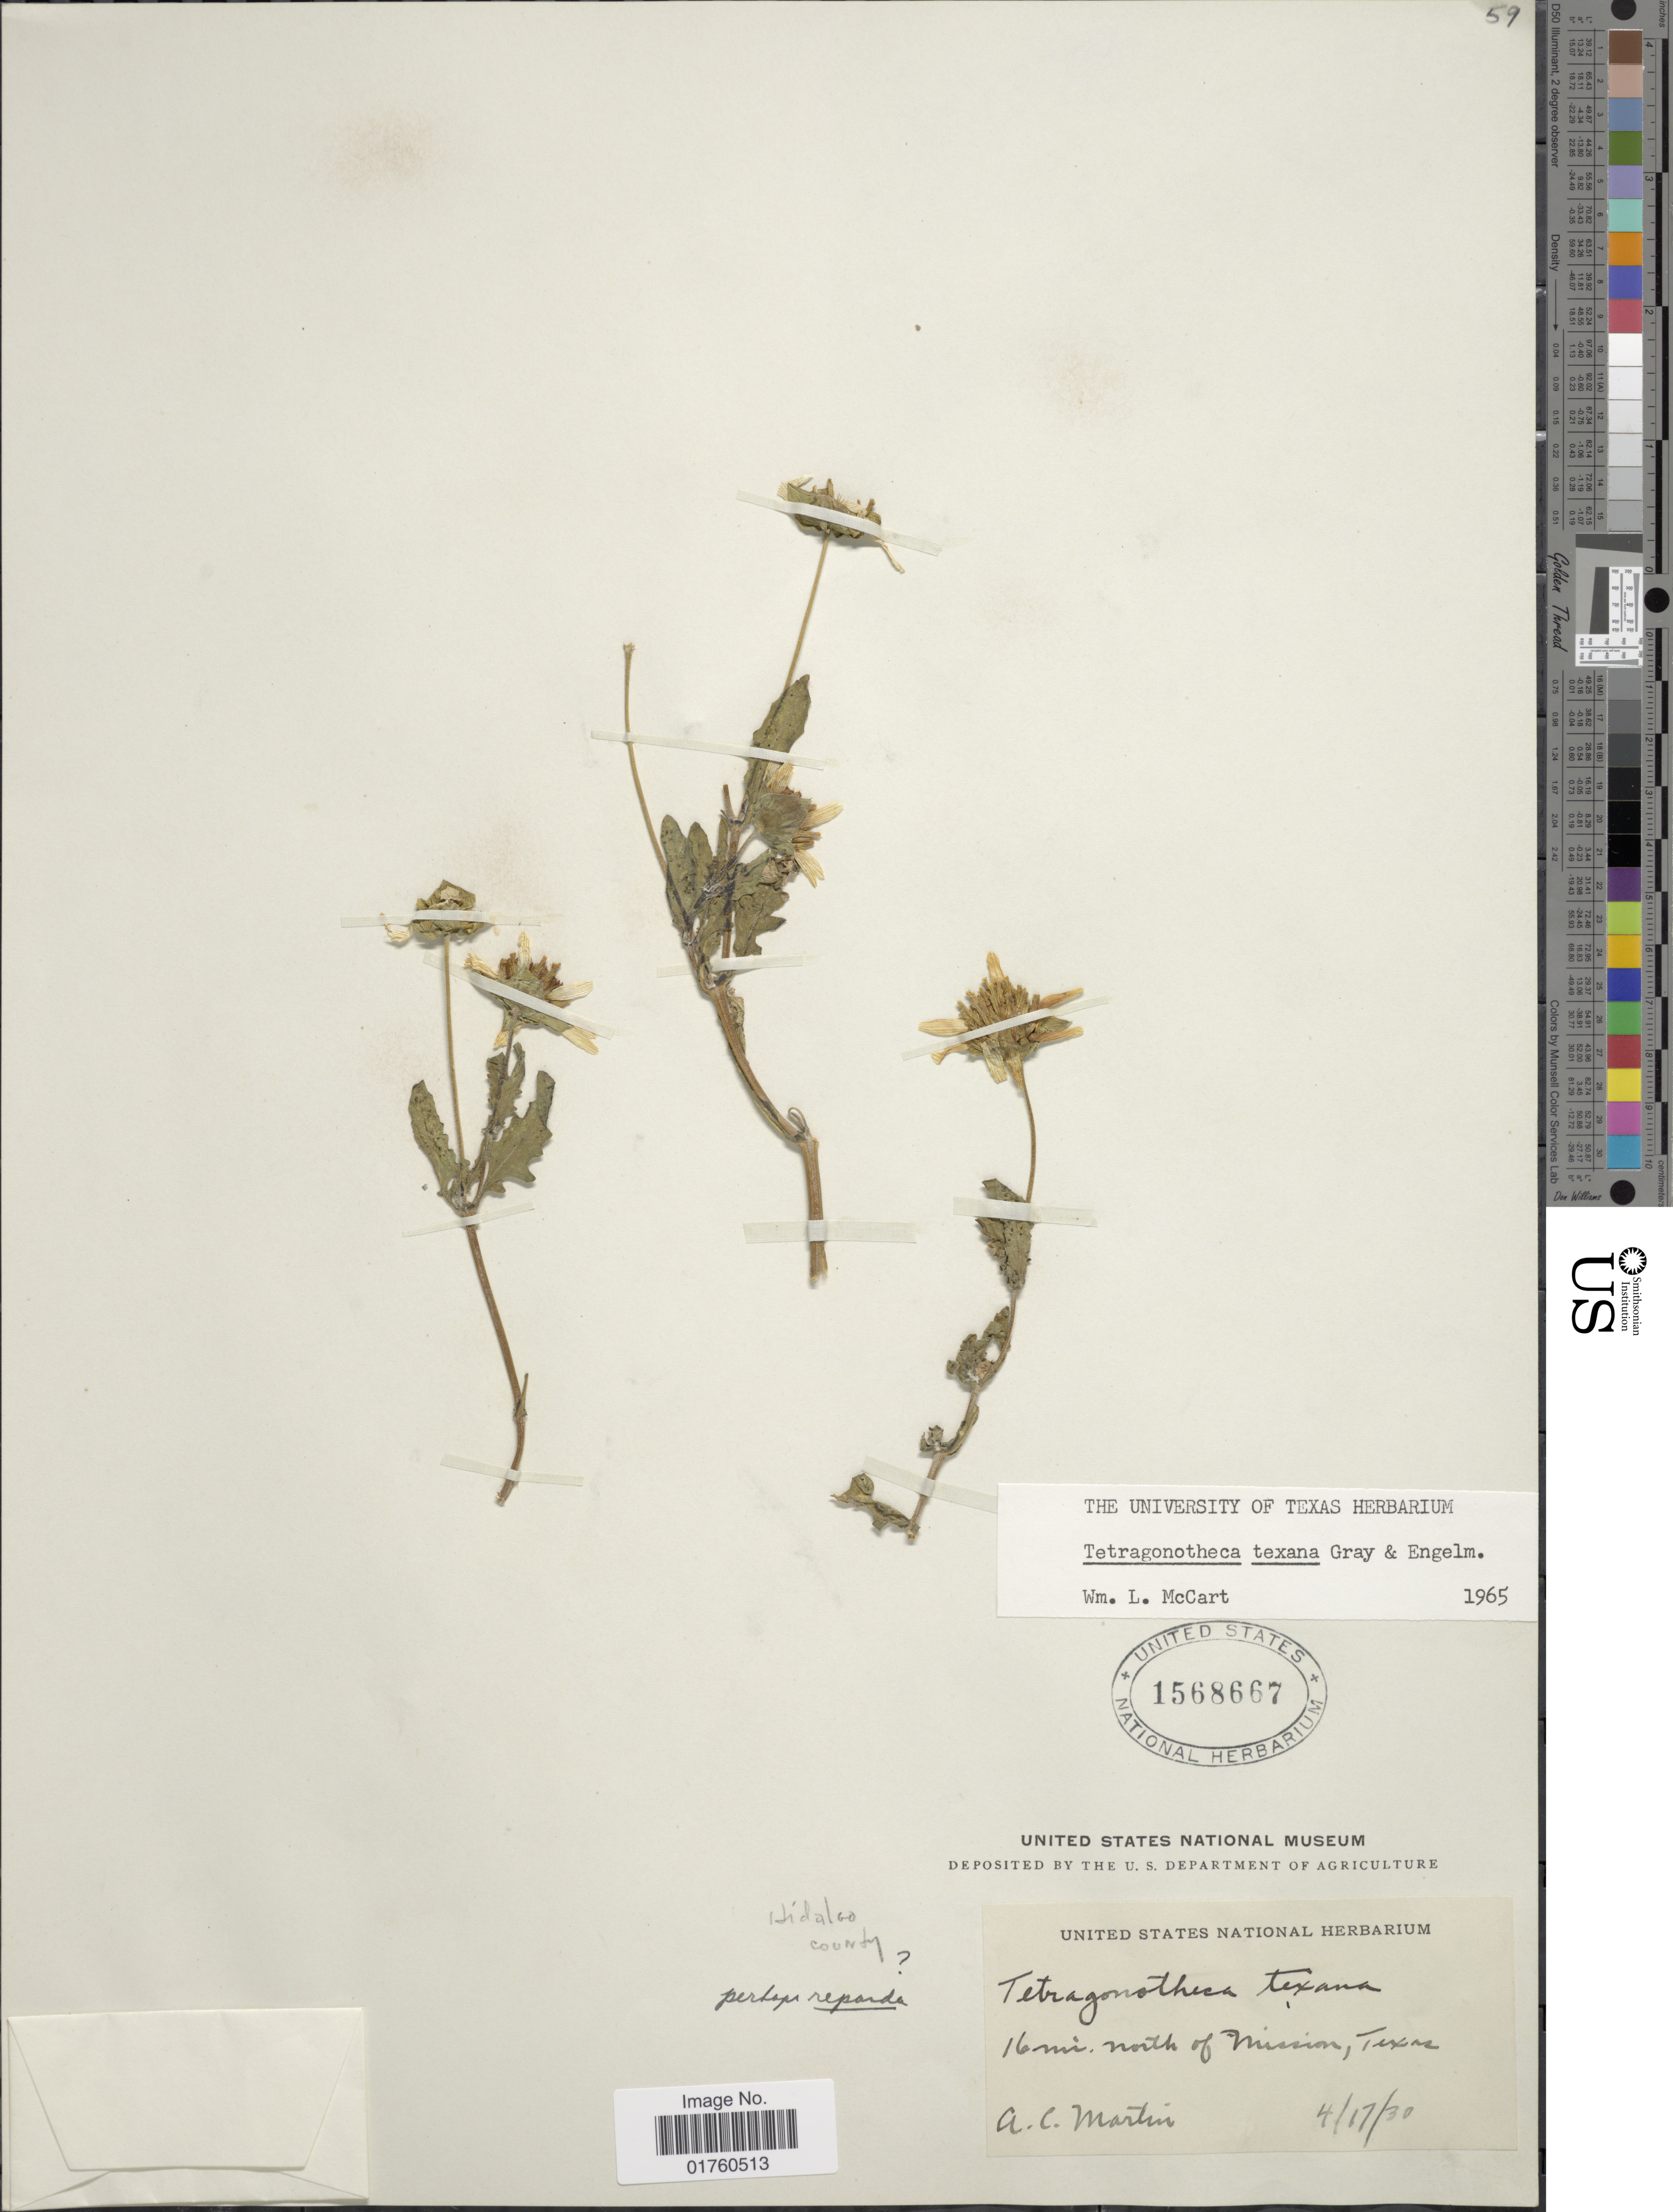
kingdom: Plantae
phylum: Tracheophyta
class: Magnoliopsida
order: Asterales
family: Asteraceae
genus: Tetragonotheca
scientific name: Tetragonotheca texana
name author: A. Gray & Engelm.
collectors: A. C. Martin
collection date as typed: Transcribed d/m/y: 17/4/30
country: United States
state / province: Texas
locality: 16 mi. north of Mission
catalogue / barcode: US 1568667